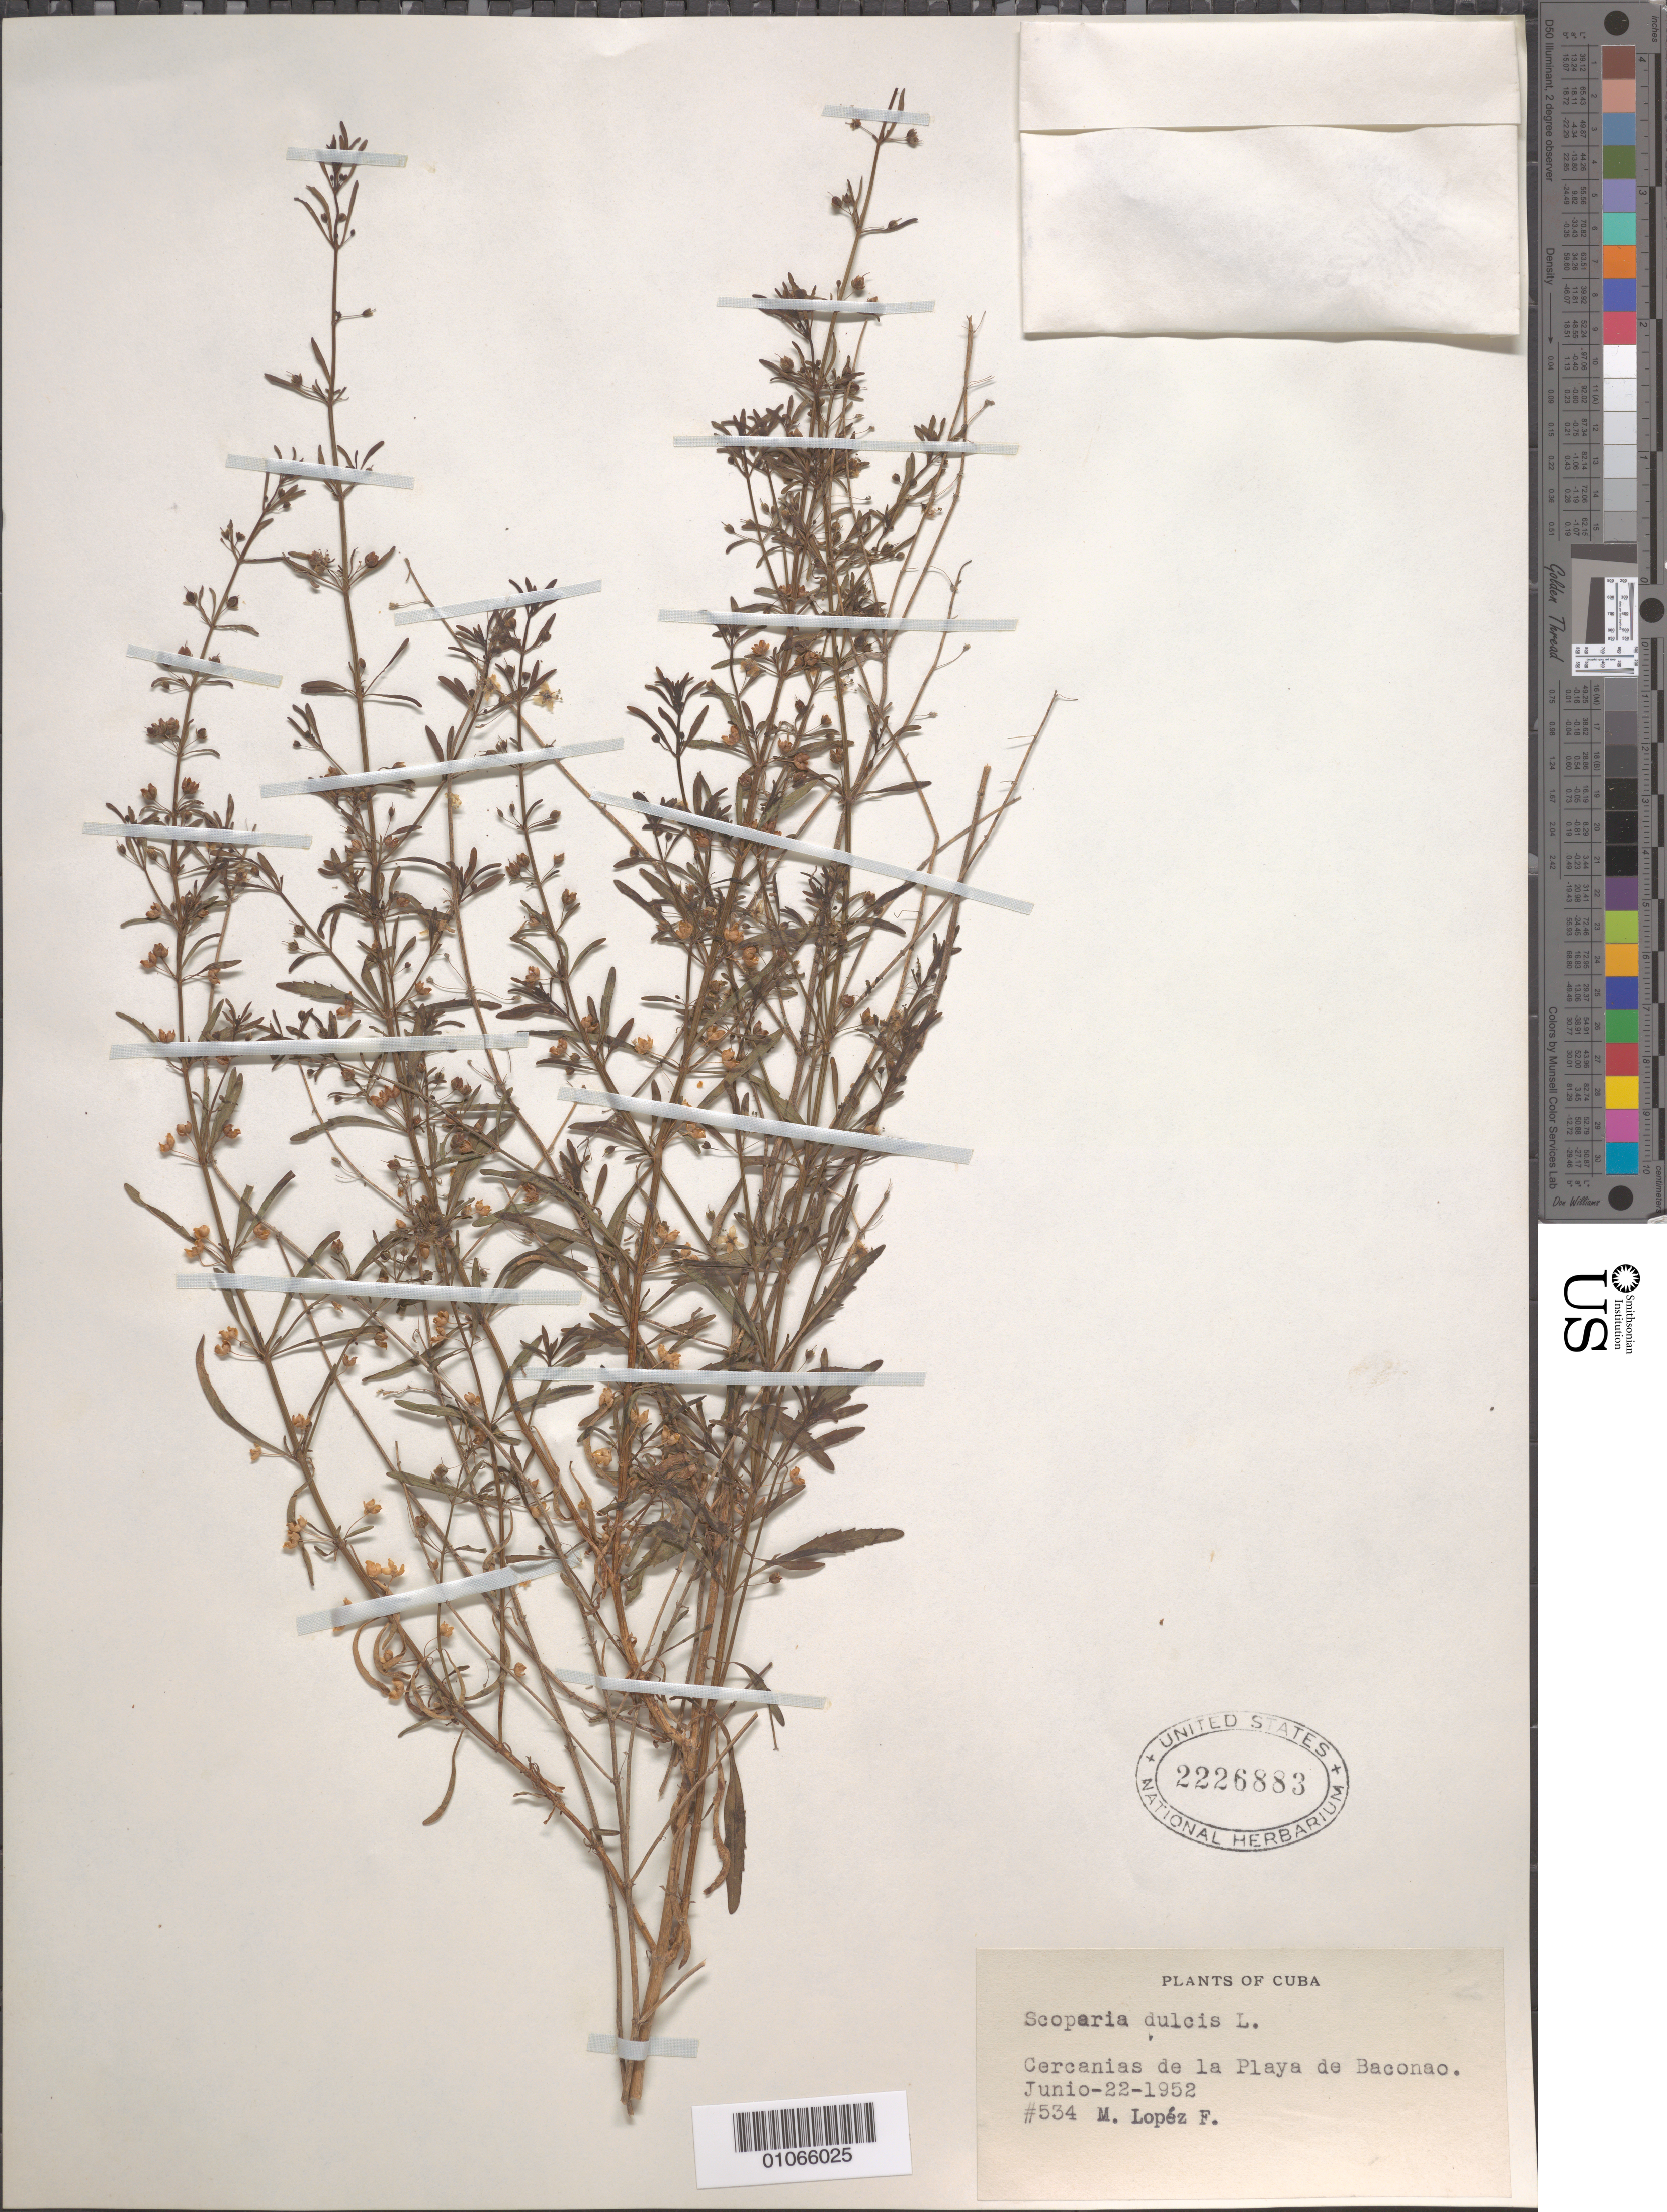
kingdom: Plantae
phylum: Tracheophyta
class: Magnoliopsida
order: Lamiales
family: Plantaginaceae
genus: Scoparia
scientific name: Scoparia dulcis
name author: L.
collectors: M. López Figueiras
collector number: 534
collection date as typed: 21 Jun 1952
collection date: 1952-06-21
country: Cuba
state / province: Santiago de Cuba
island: Cuba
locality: Near the beach of Baconao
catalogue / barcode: US 2226883